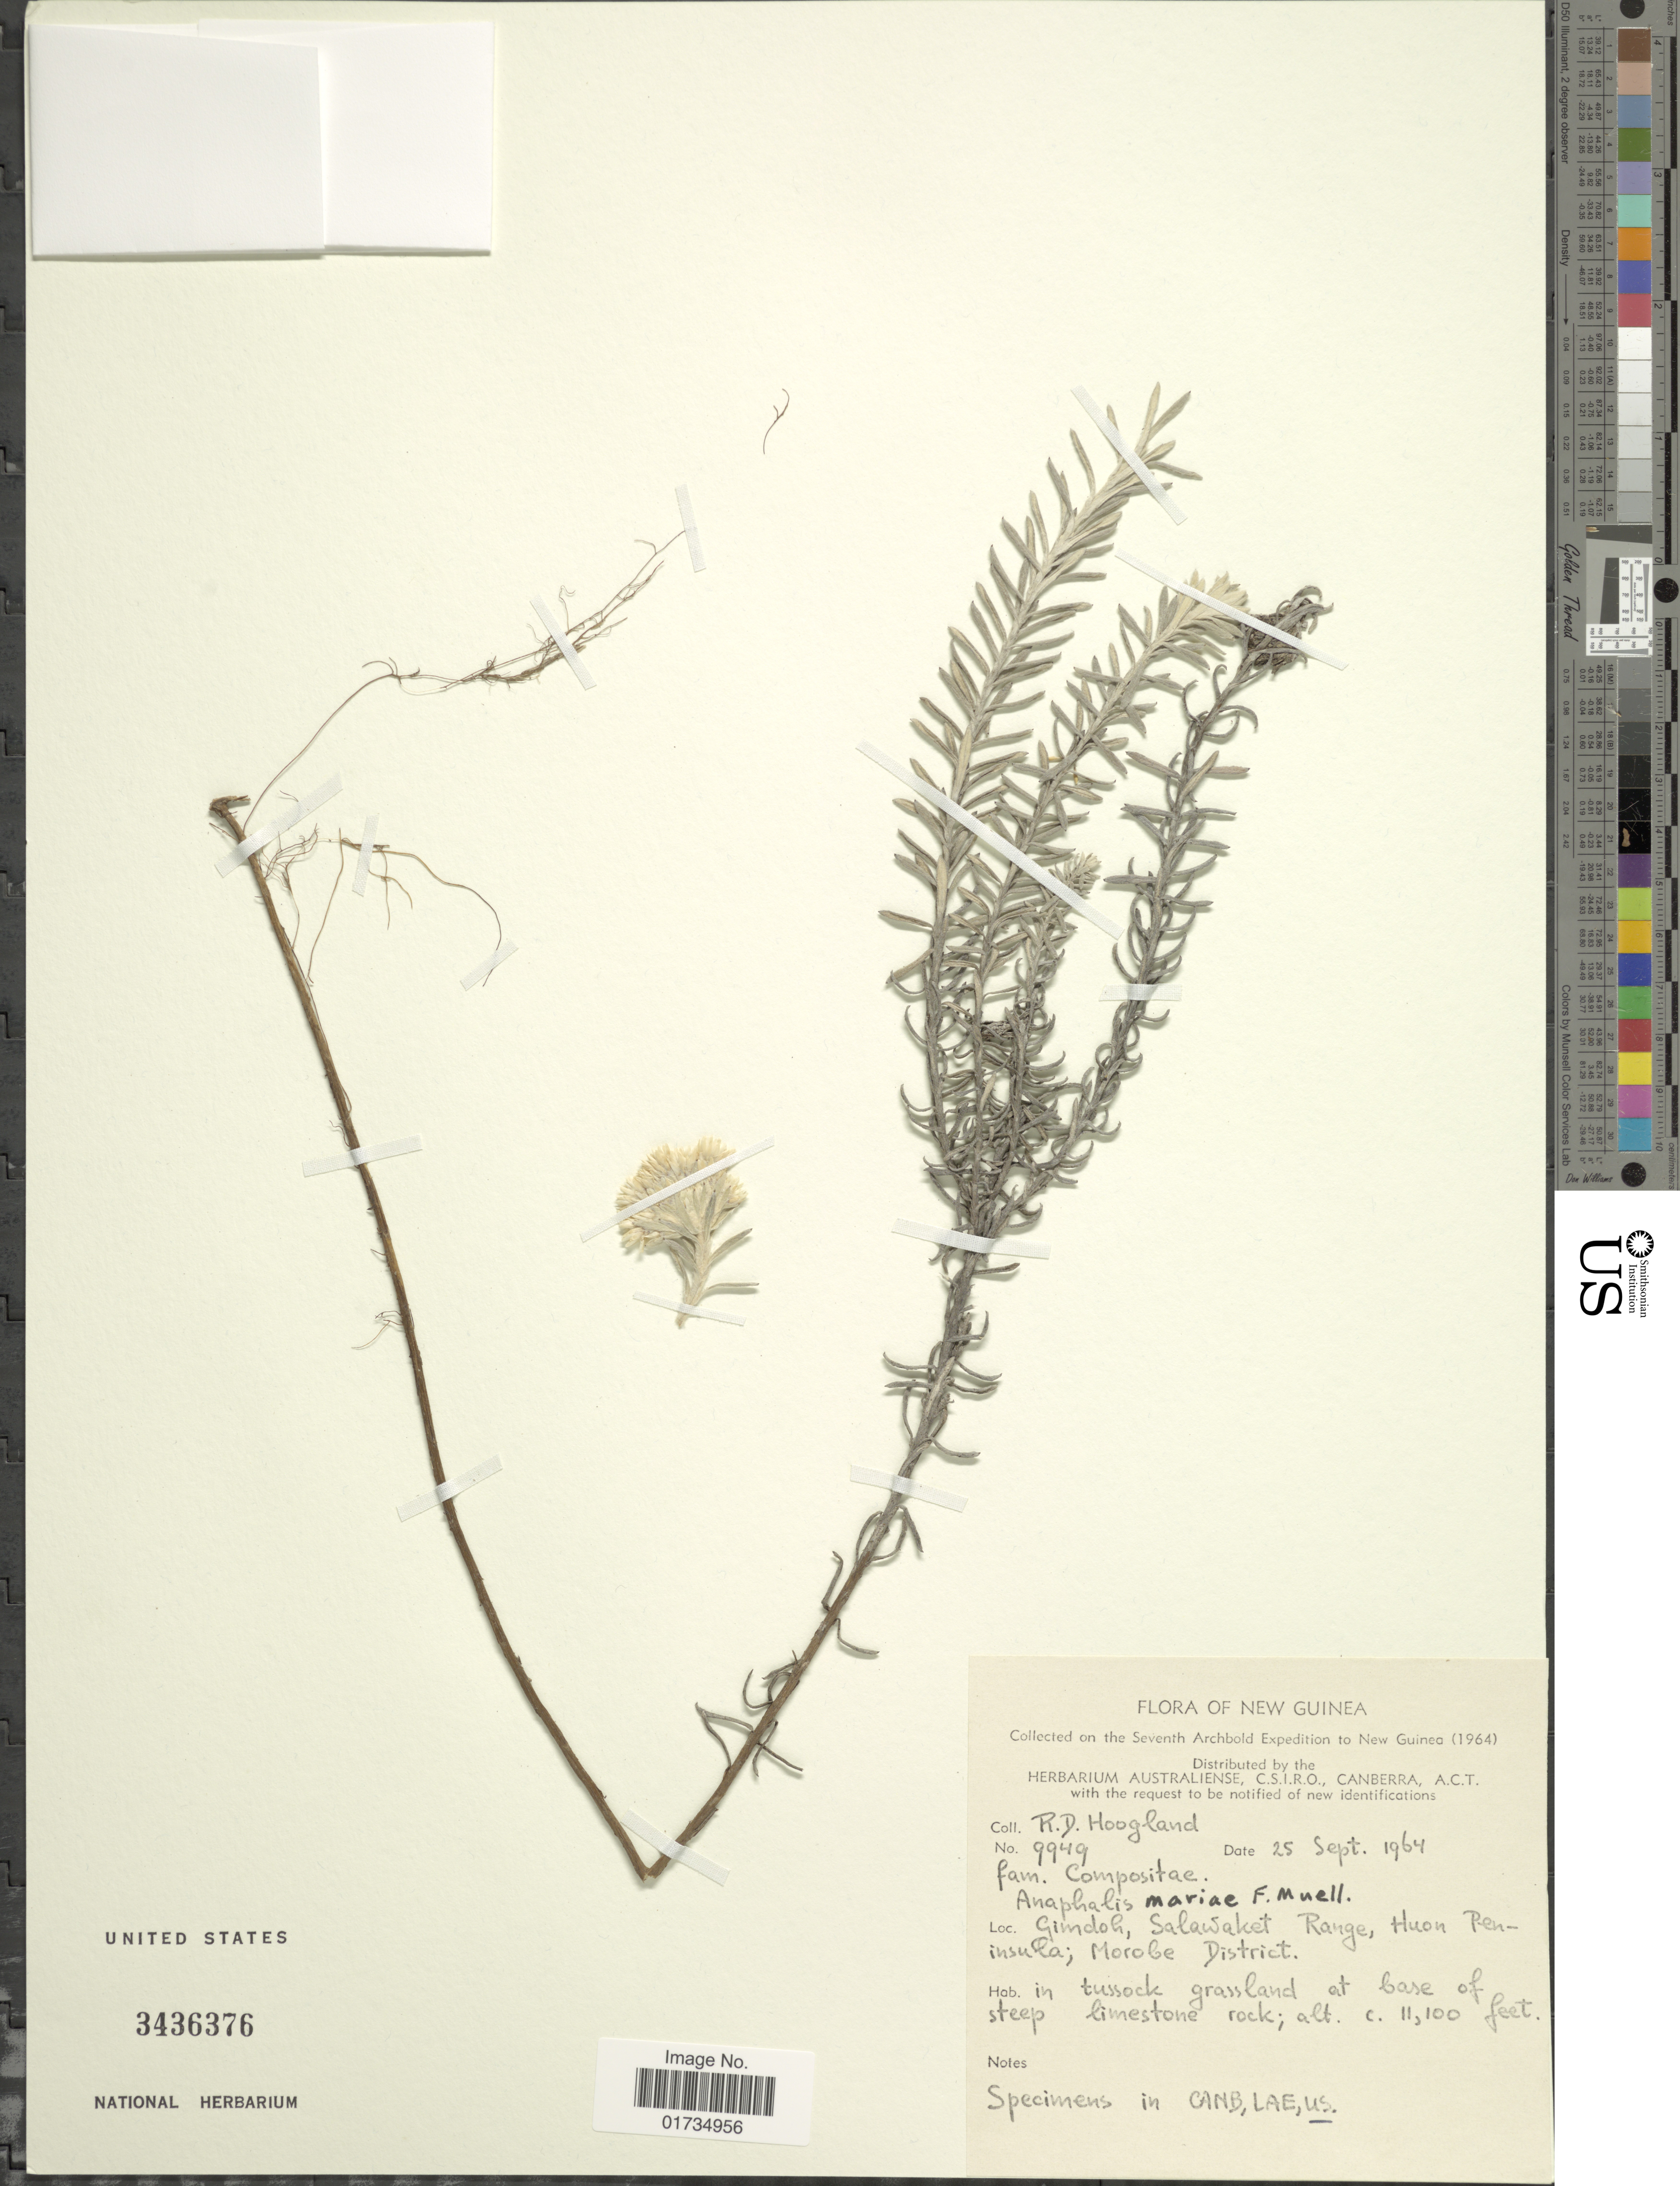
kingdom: Plantae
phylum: Tracheophyta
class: Magnoliopsida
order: Asterales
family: Asteraceae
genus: Anaphalis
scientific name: Anaphalis mariae f. mariae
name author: F. Muell.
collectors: R. D. Hoogland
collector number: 9949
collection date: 1964-09-25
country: Papua New Guinea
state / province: Morobe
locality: New Guinea. Gimdoh, Salawaket Range, Huon Peninsula; Morobe District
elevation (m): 3383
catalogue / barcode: US 3436376